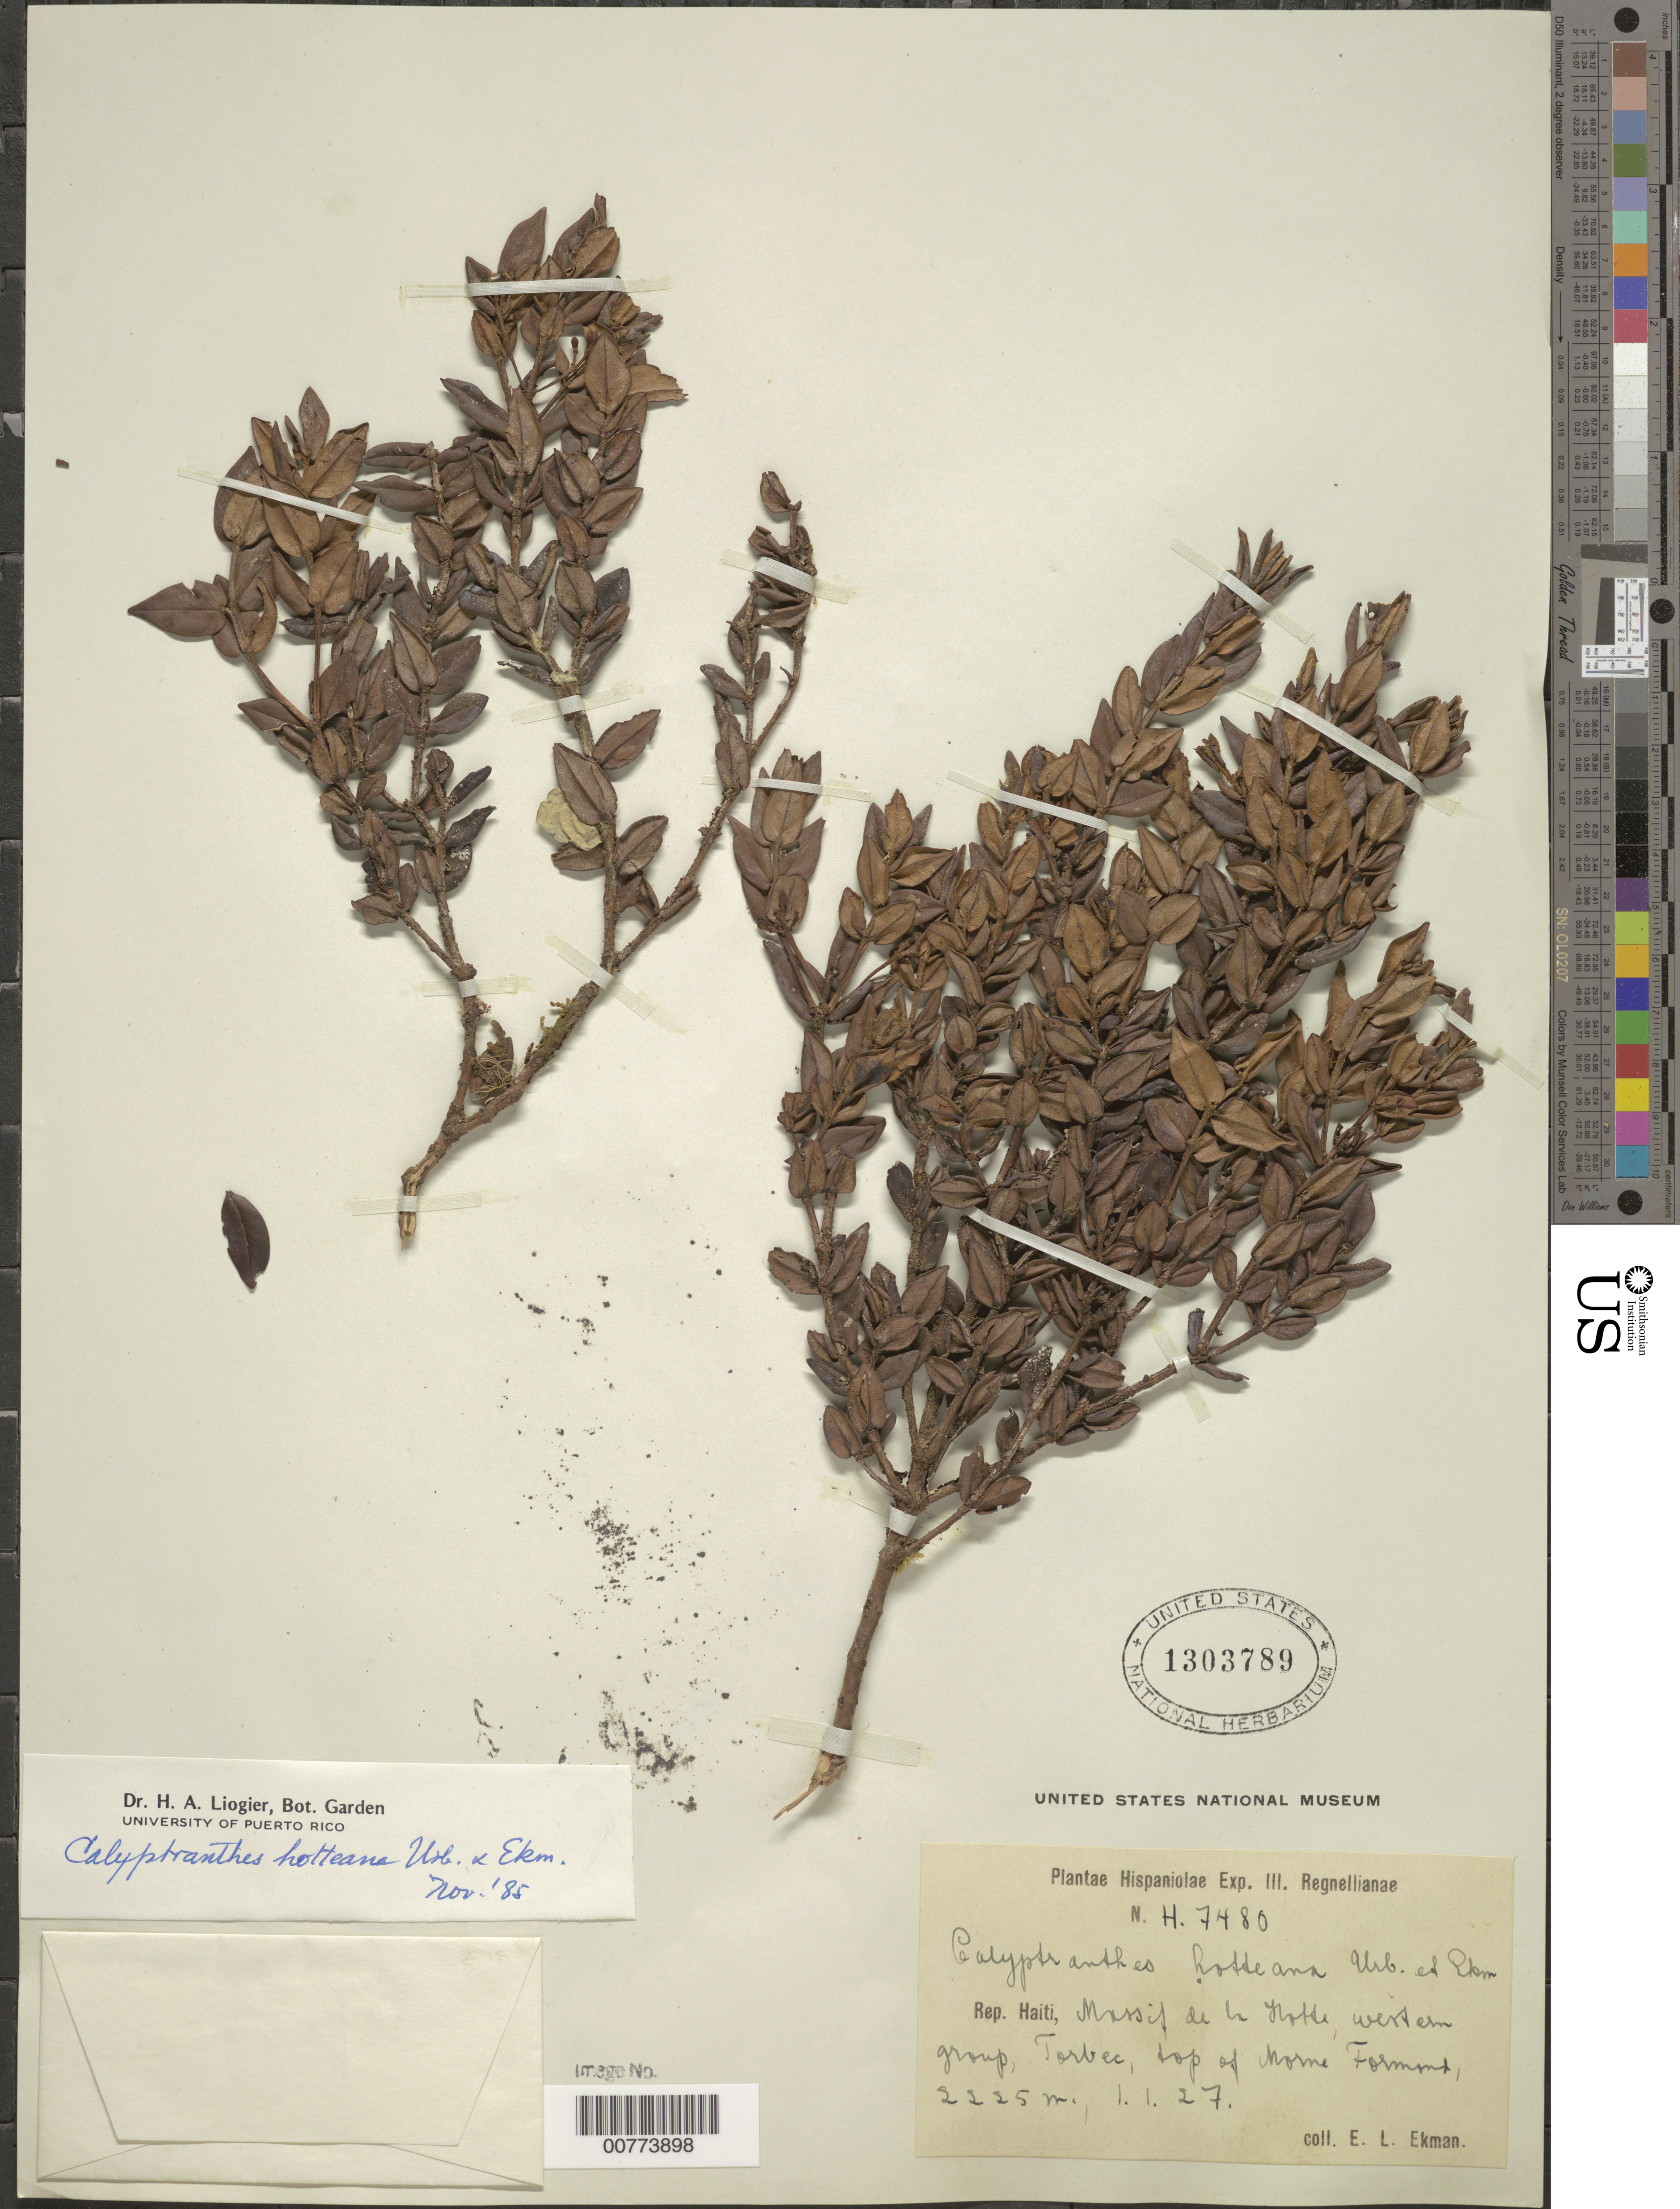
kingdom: Plantae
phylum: Tracheophyta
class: Magnoliopsida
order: Myrtales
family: Myrtaceae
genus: Myrcia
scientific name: Myrcia neohotteana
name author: K. Campbell & Peguero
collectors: E. L. Ekman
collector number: H 7480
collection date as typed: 01 Jan 1927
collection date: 1927-01-01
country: Haiti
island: Hispaniola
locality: Massif de la Hotte, western group, Torbec, top of Morne Formont.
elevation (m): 2225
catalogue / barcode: US 1303789